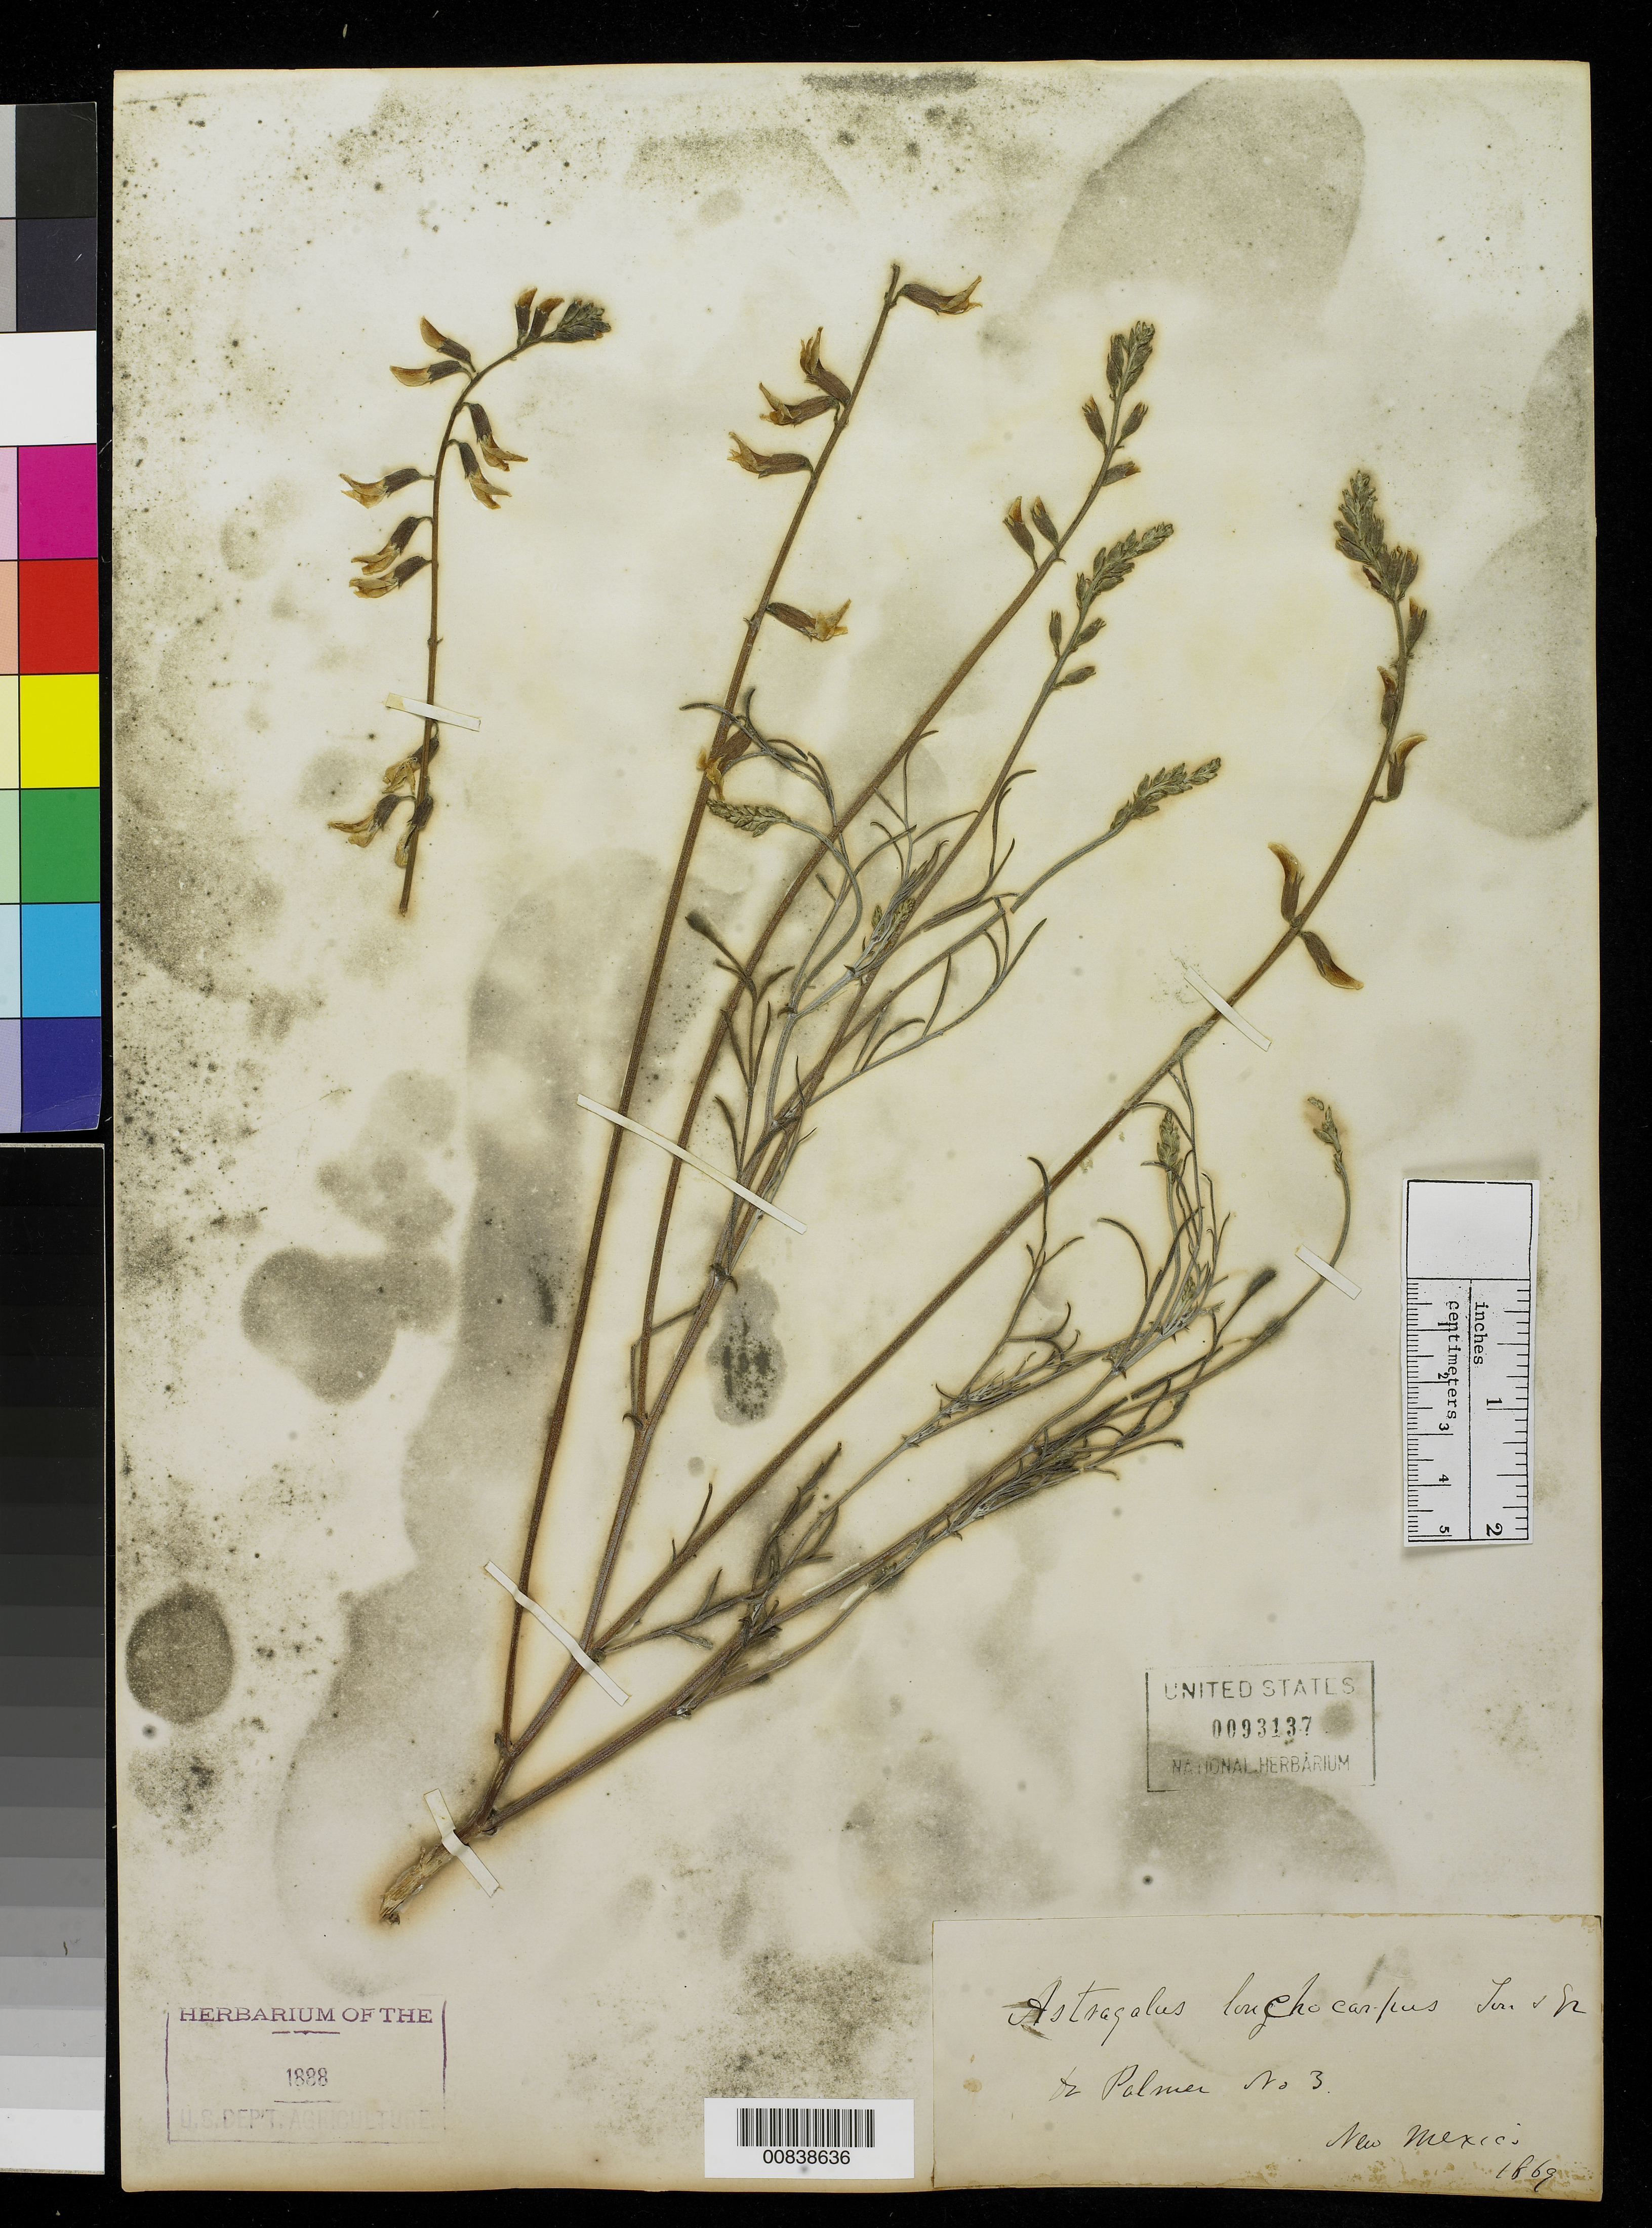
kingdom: Plantae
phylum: Tracheophyta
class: Magnoliopsida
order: Fabales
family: Fabaceae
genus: Astragalus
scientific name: Astragalus lonchocarpus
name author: Torr.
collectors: E. Palmer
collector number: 3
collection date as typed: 1869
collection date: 1869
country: United States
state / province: New Mexico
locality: New Mexico.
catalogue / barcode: US 93137